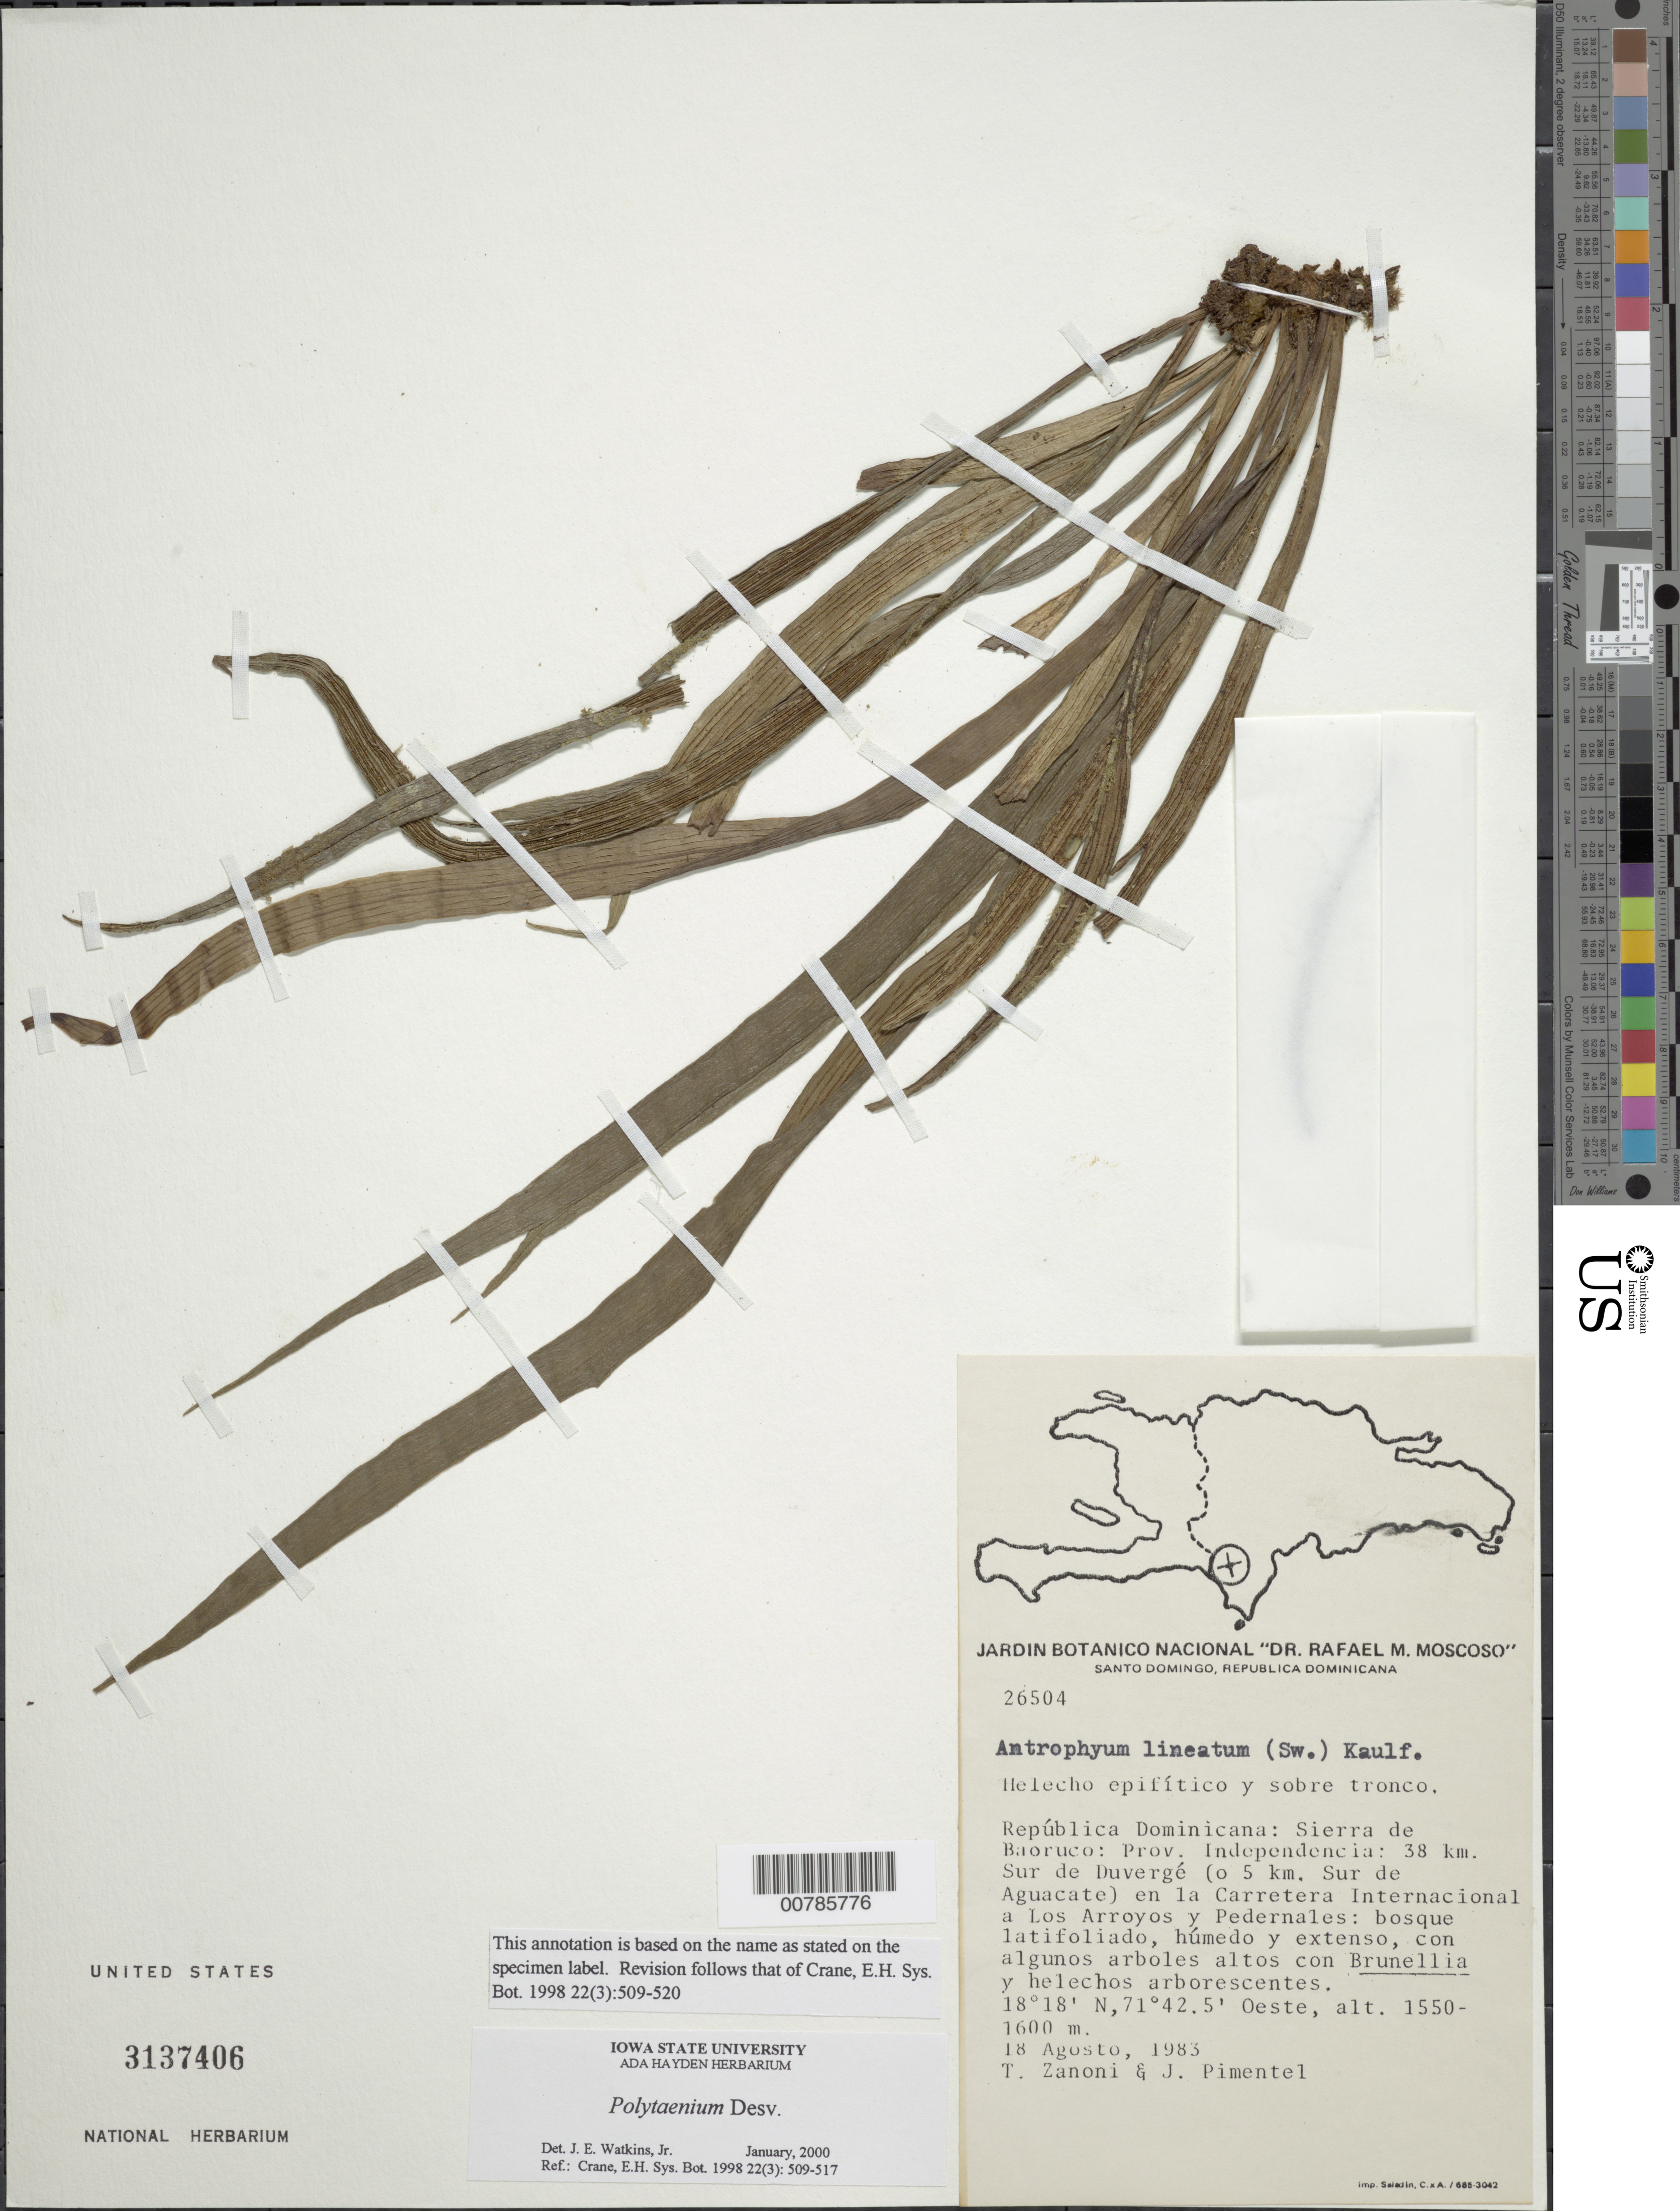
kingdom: Plantae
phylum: Tracheophyta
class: Polypodiopsida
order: Polypodiales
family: Pteridaceae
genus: Polytaenium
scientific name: Polytaenium lineatum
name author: (Sw.) J. Sm.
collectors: T. A. Zanoni & J. Pimentel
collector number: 26504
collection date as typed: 18 Aug 1983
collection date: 1983-08-18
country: Dominican Republic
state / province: Independencia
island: Hispaniola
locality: Sierra de Baoruco, 38 km S de Duvergé (o 5 km Sur de Aguacate) en la Carretera Internacional a Los Arroyos y Pedernales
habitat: Bosque latifoliado, húmedo y extenso, con algunos arboles altos con Brunellia y helechos arborescentes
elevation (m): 1600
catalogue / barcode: US 3137406